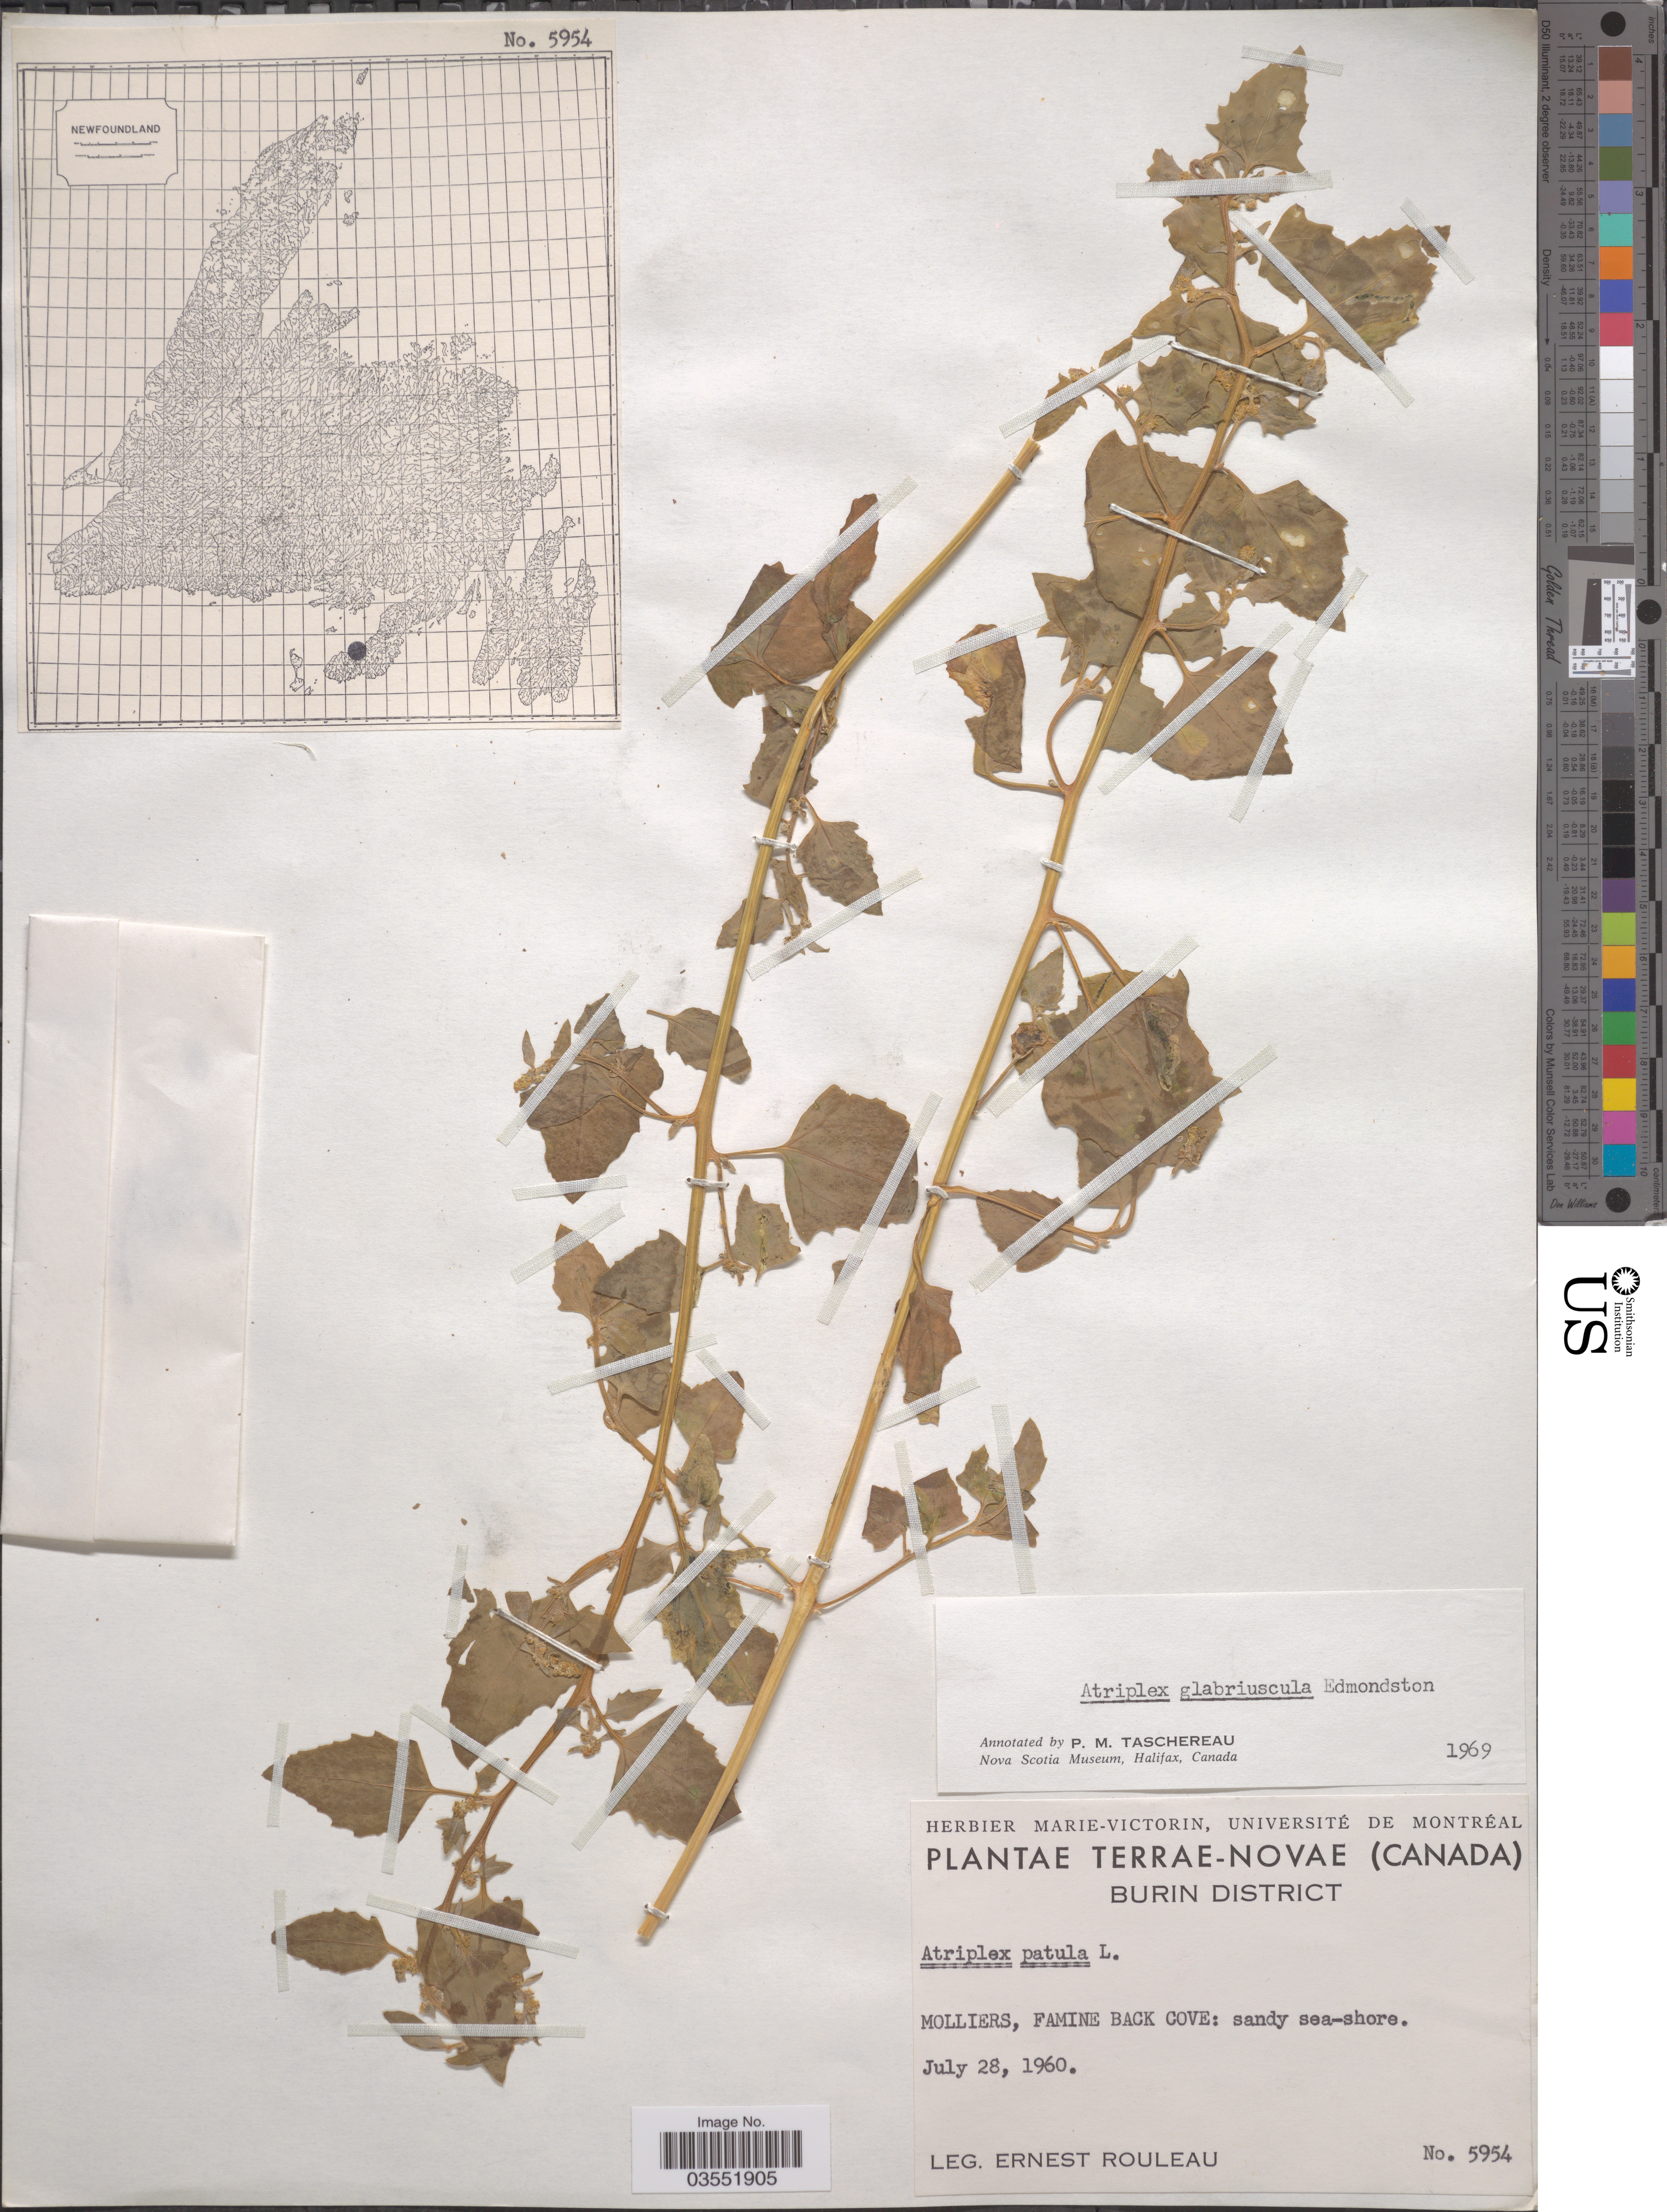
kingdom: Plantae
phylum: Tracheophyta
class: Magnoliopsida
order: Caryophyllales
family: Amaranthaceae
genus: Atriplex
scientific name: Atriplex glabriuscula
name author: Edmondston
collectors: E. Rouleau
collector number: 5954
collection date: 1960-07-28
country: Canada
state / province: Newfoundland and Labrador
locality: Terrae-Novae. Burin District. Molliers, Famine Back Cove: sandy sea-shore.